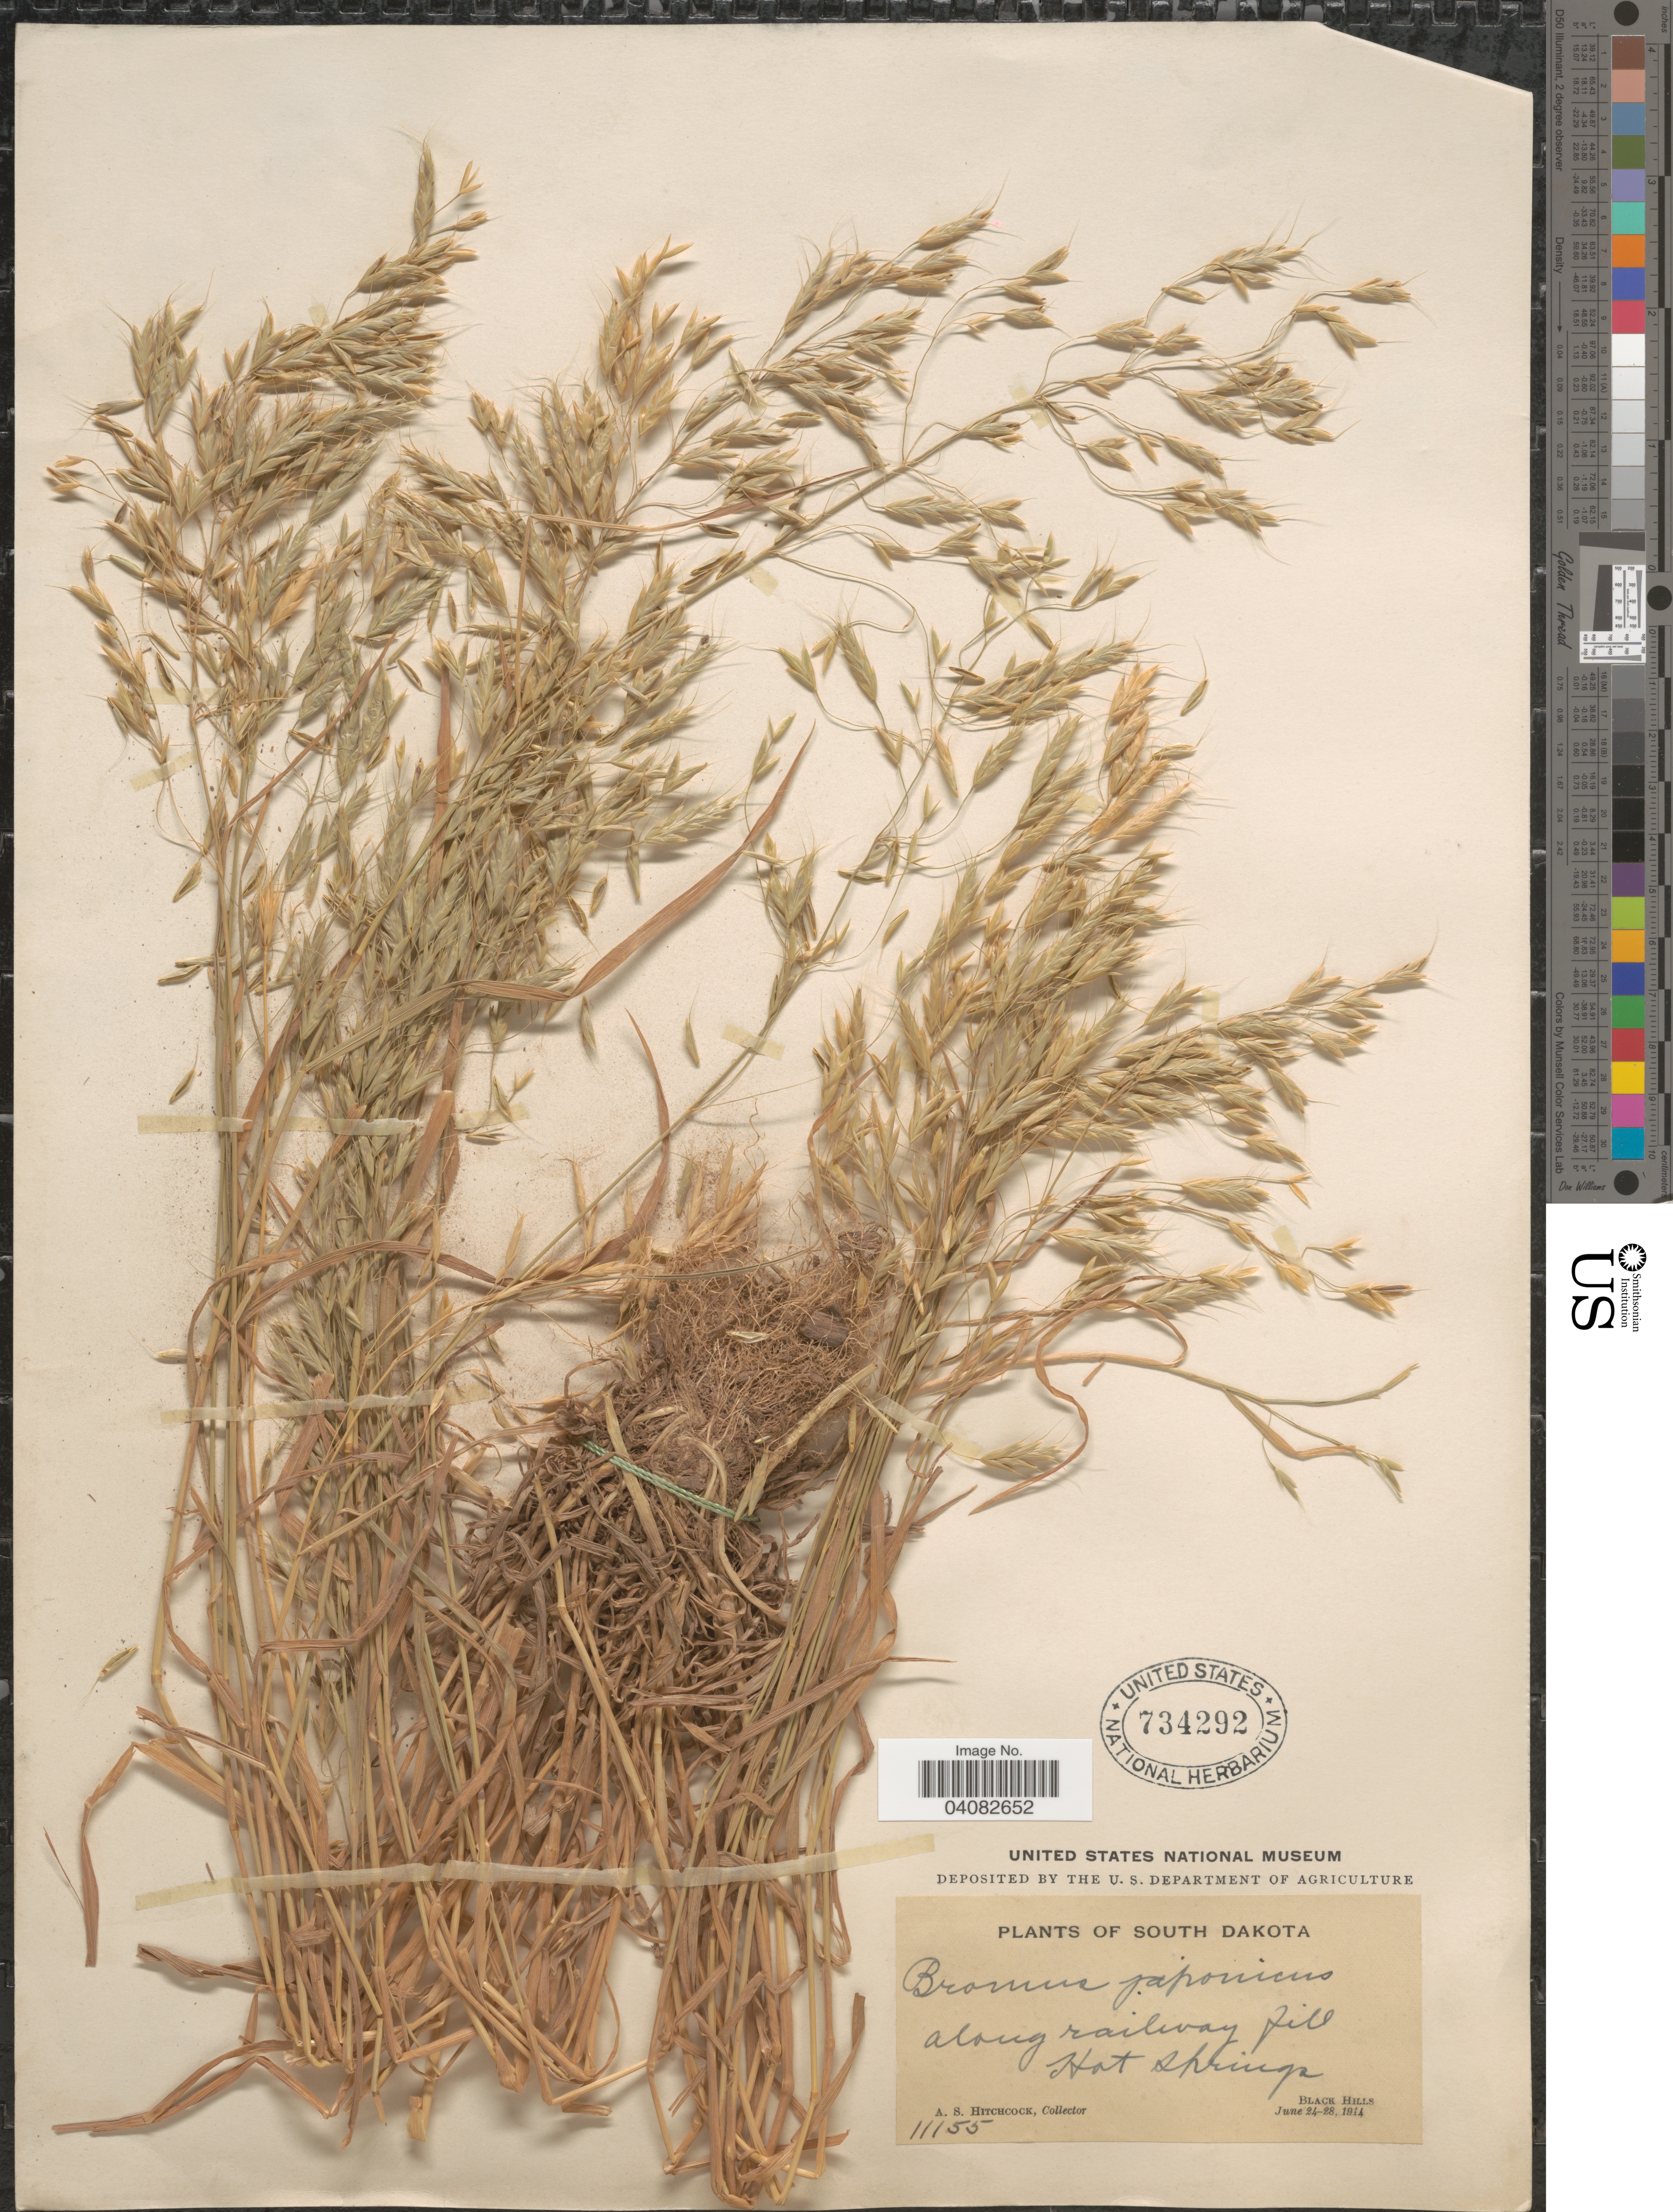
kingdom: Plantae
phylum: Tracheophyta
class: Liliopsida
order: Poales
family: Poaceae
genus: Bromus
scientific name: Bromus japonicus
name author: Houtt.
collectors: A. S. Hitchcock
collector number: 11155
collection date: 1914-06-24/1914-06-28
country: United States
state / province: South Dakota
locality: Along railway fill. Hot Springs. Black Hills.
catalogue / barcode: US 734292